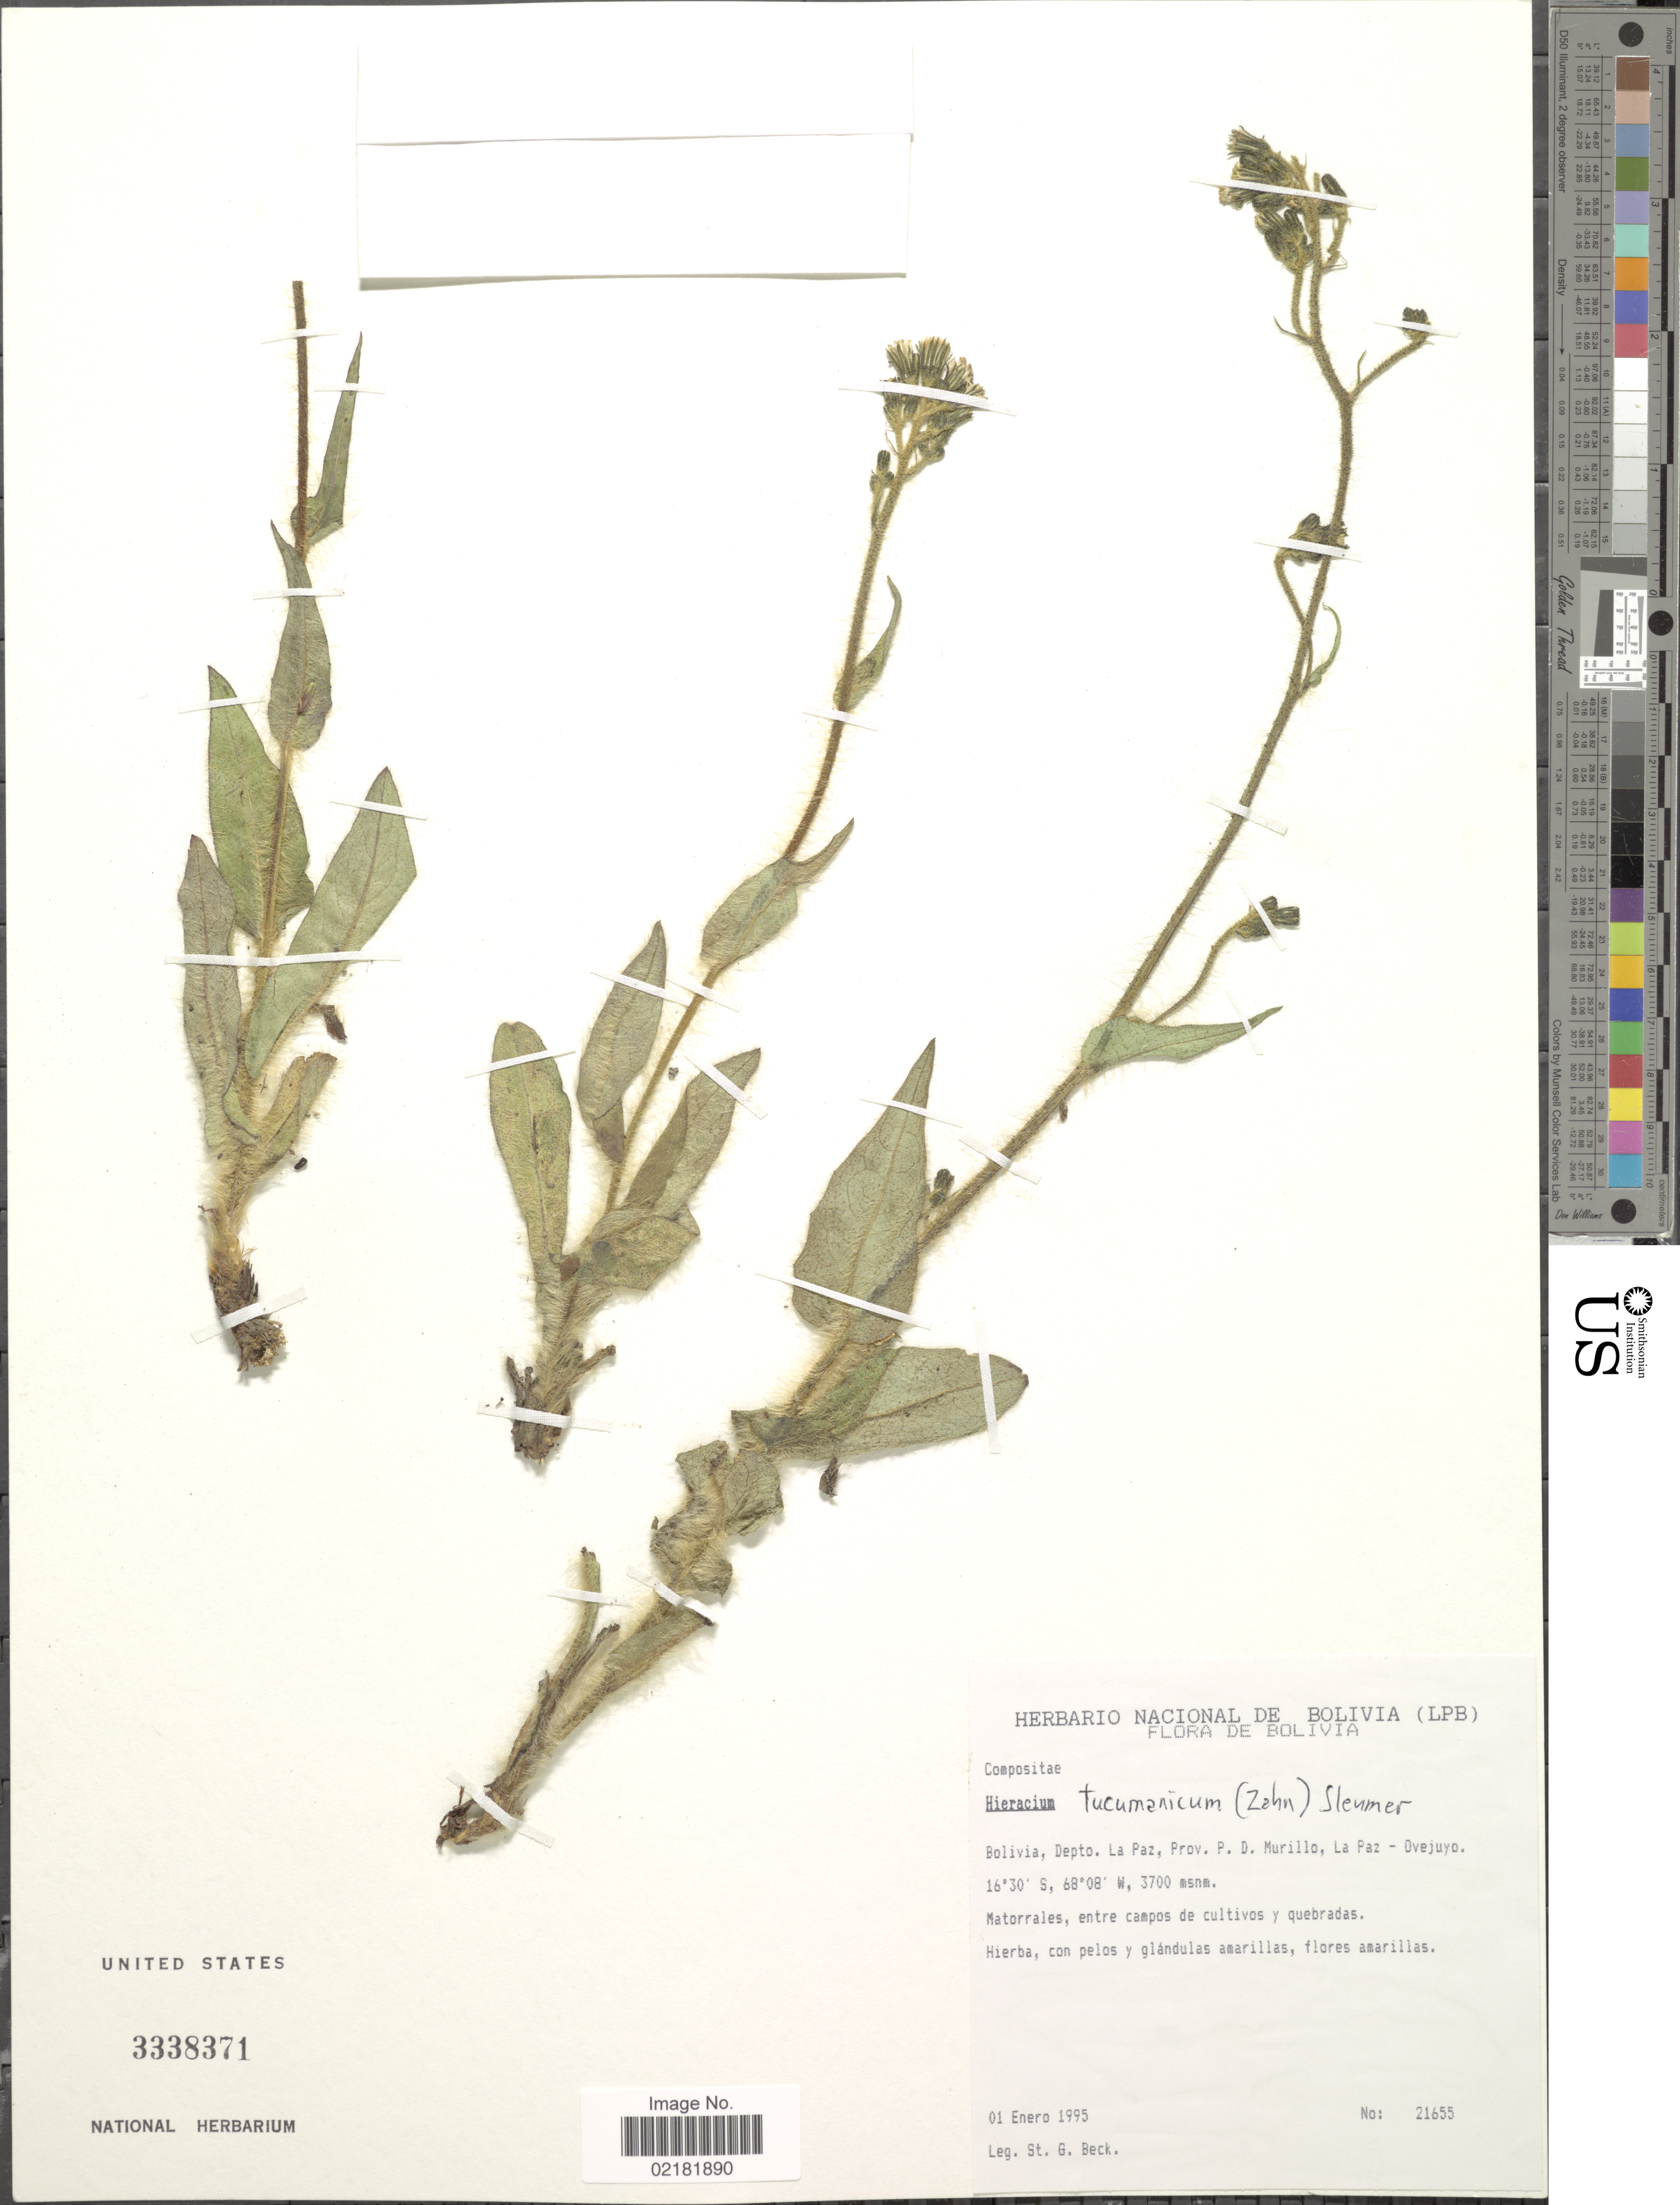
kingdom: Plantae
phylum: Tracheophyta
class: Magnoliopsida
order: Asterales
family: Asteraceae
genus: Hieracium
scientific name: Hieracium tucumanicum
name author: (Zahn) Sleumer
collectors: S. G. Beck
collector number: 21655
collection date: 1995-01-01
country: Bolivia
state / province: La Paz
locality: Prov. P.D. Murillo, La Paz-Ovejuyo, matorrales, entre de cultivos y quebradas.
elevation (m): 3700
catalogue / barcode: US 3338371